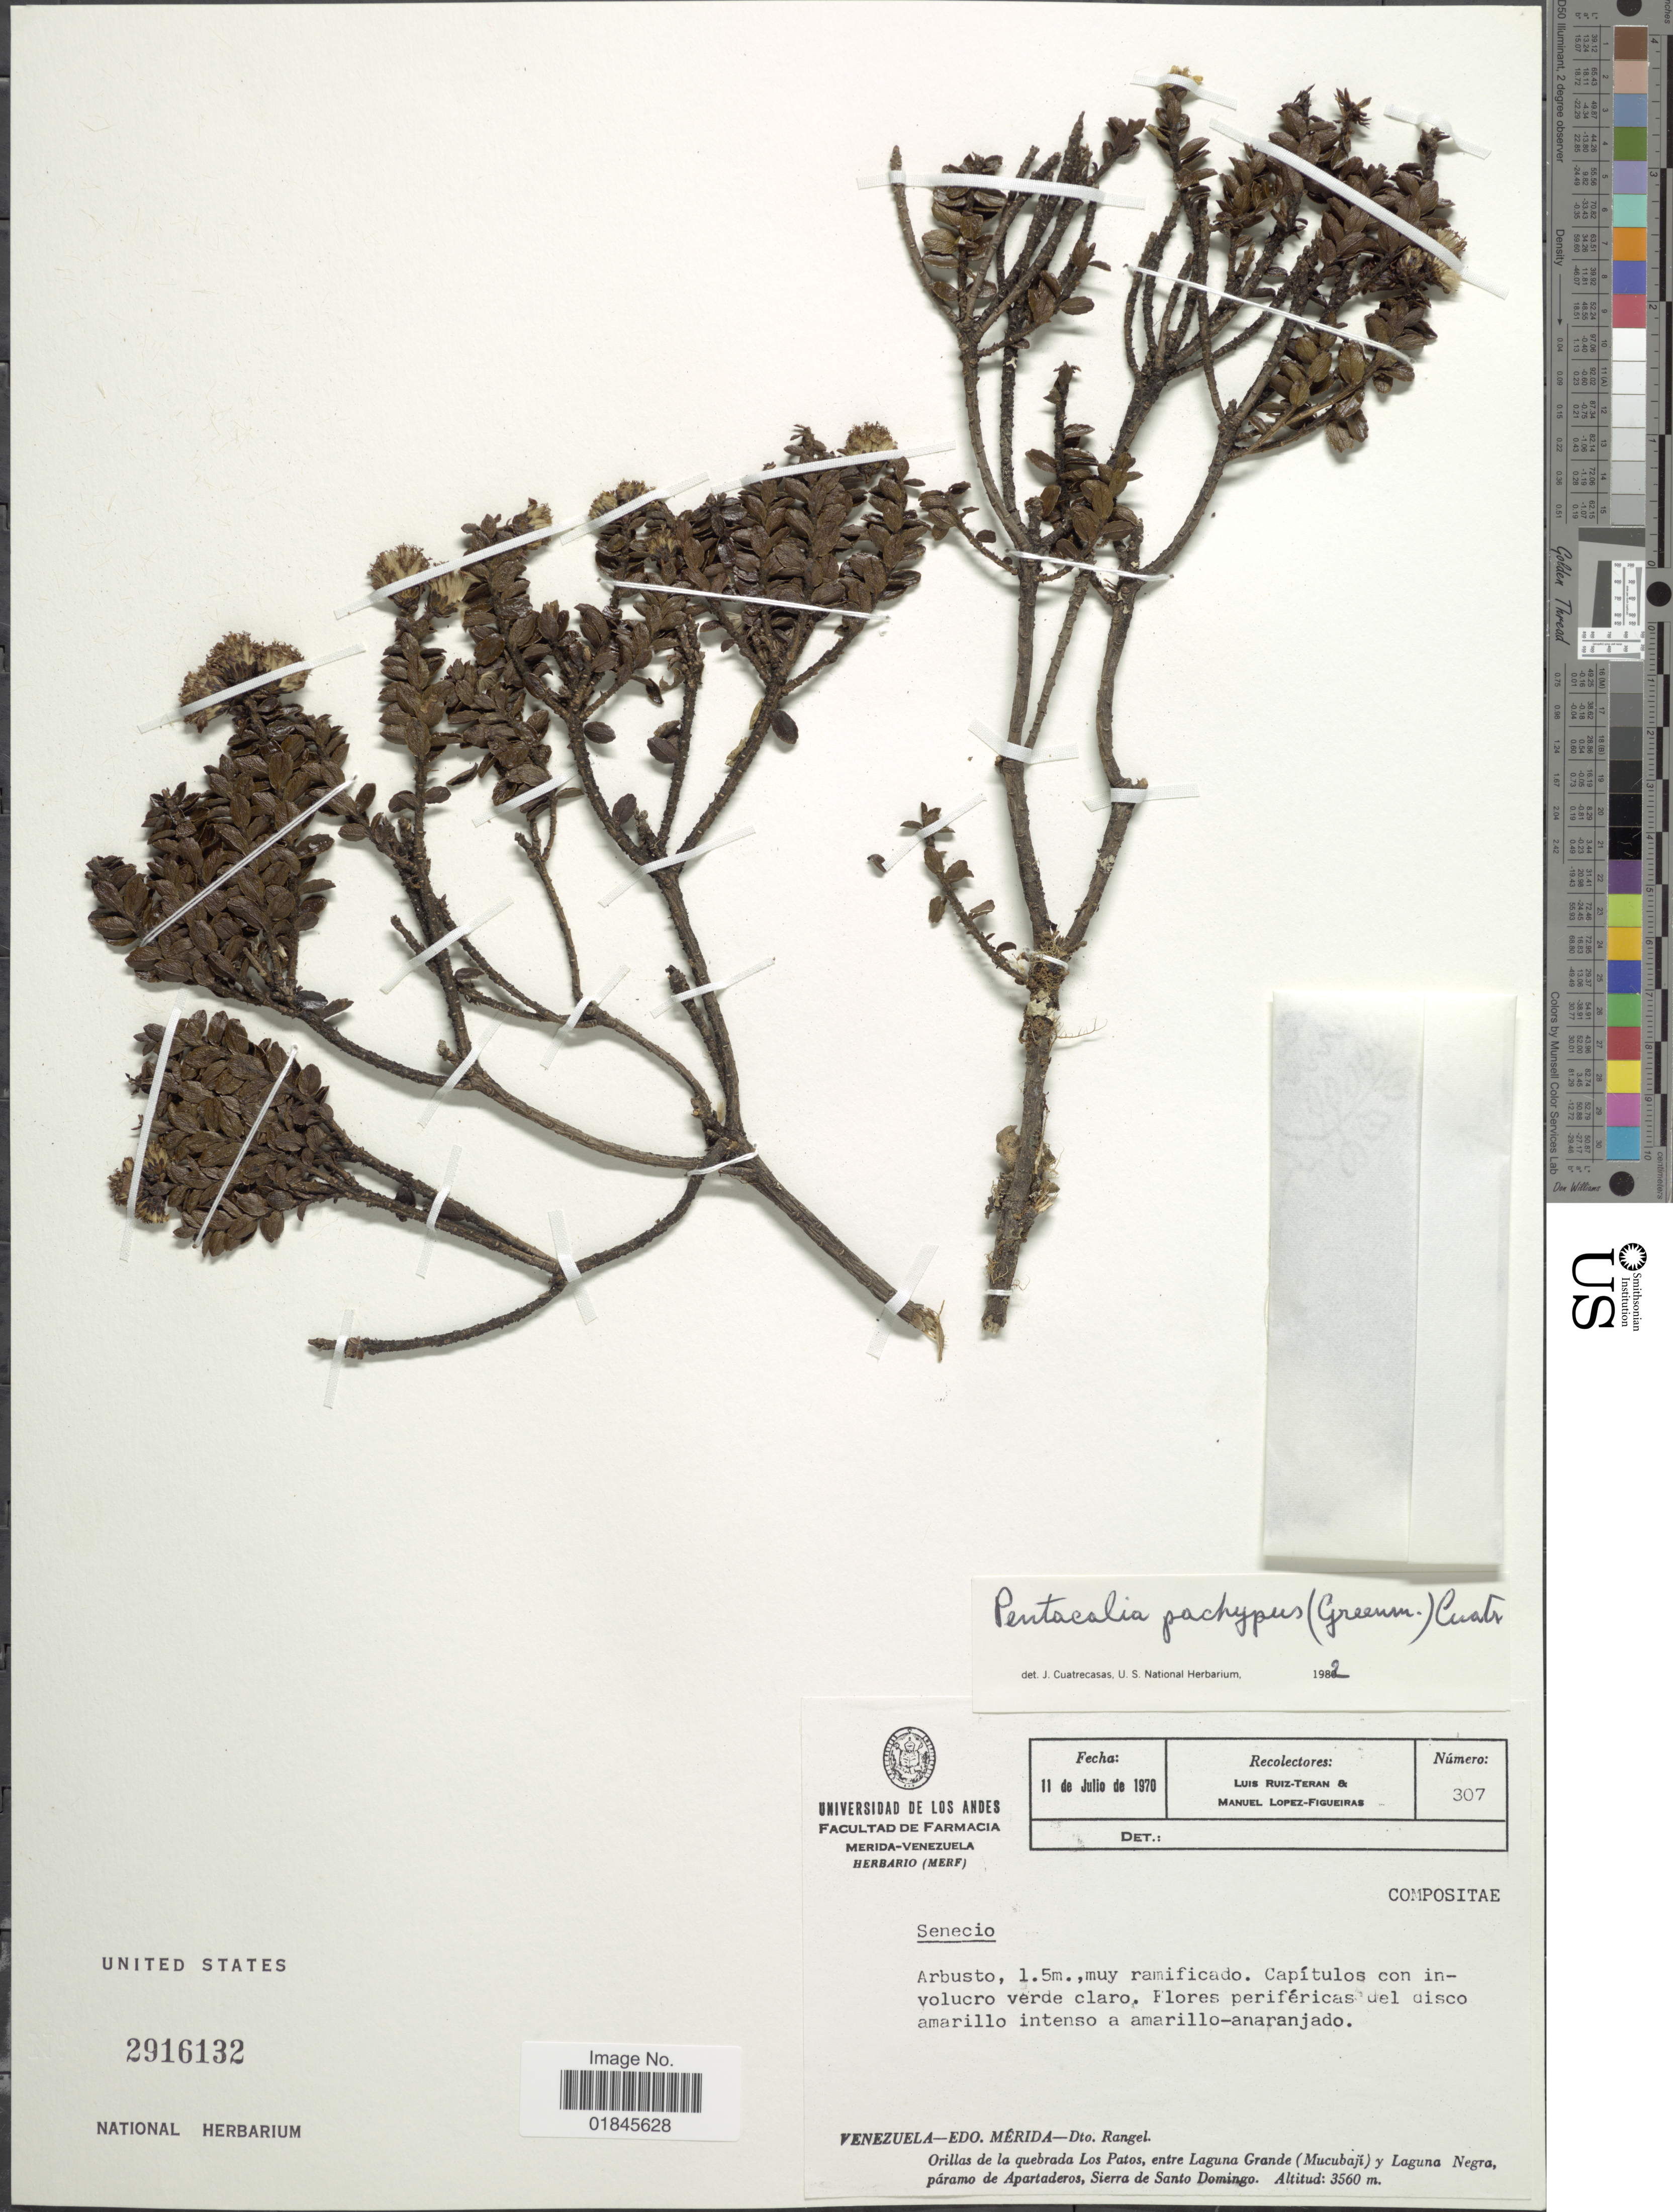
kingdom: Plantae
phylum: Tracheophyta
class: Magnoliopsida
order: Asterales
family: Asteraceae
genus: Pentacalia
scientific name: Pentacalia pachypus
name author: (Greenm.) Cuatrec.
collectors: L. Teran & M. López Figueiras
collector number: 307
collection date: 1970-07-11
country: Venezuela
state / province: Mérida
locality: Venezuela - Edo. Mérida - Dto. Rangel. Orillas de la quebrada Los Patos, entre Laguna Grande (Mucubaji) y Laguna Negro, páramo de Apartaderos, Sierra de Santo Domingo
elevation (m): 3560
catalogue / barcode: US 2916132